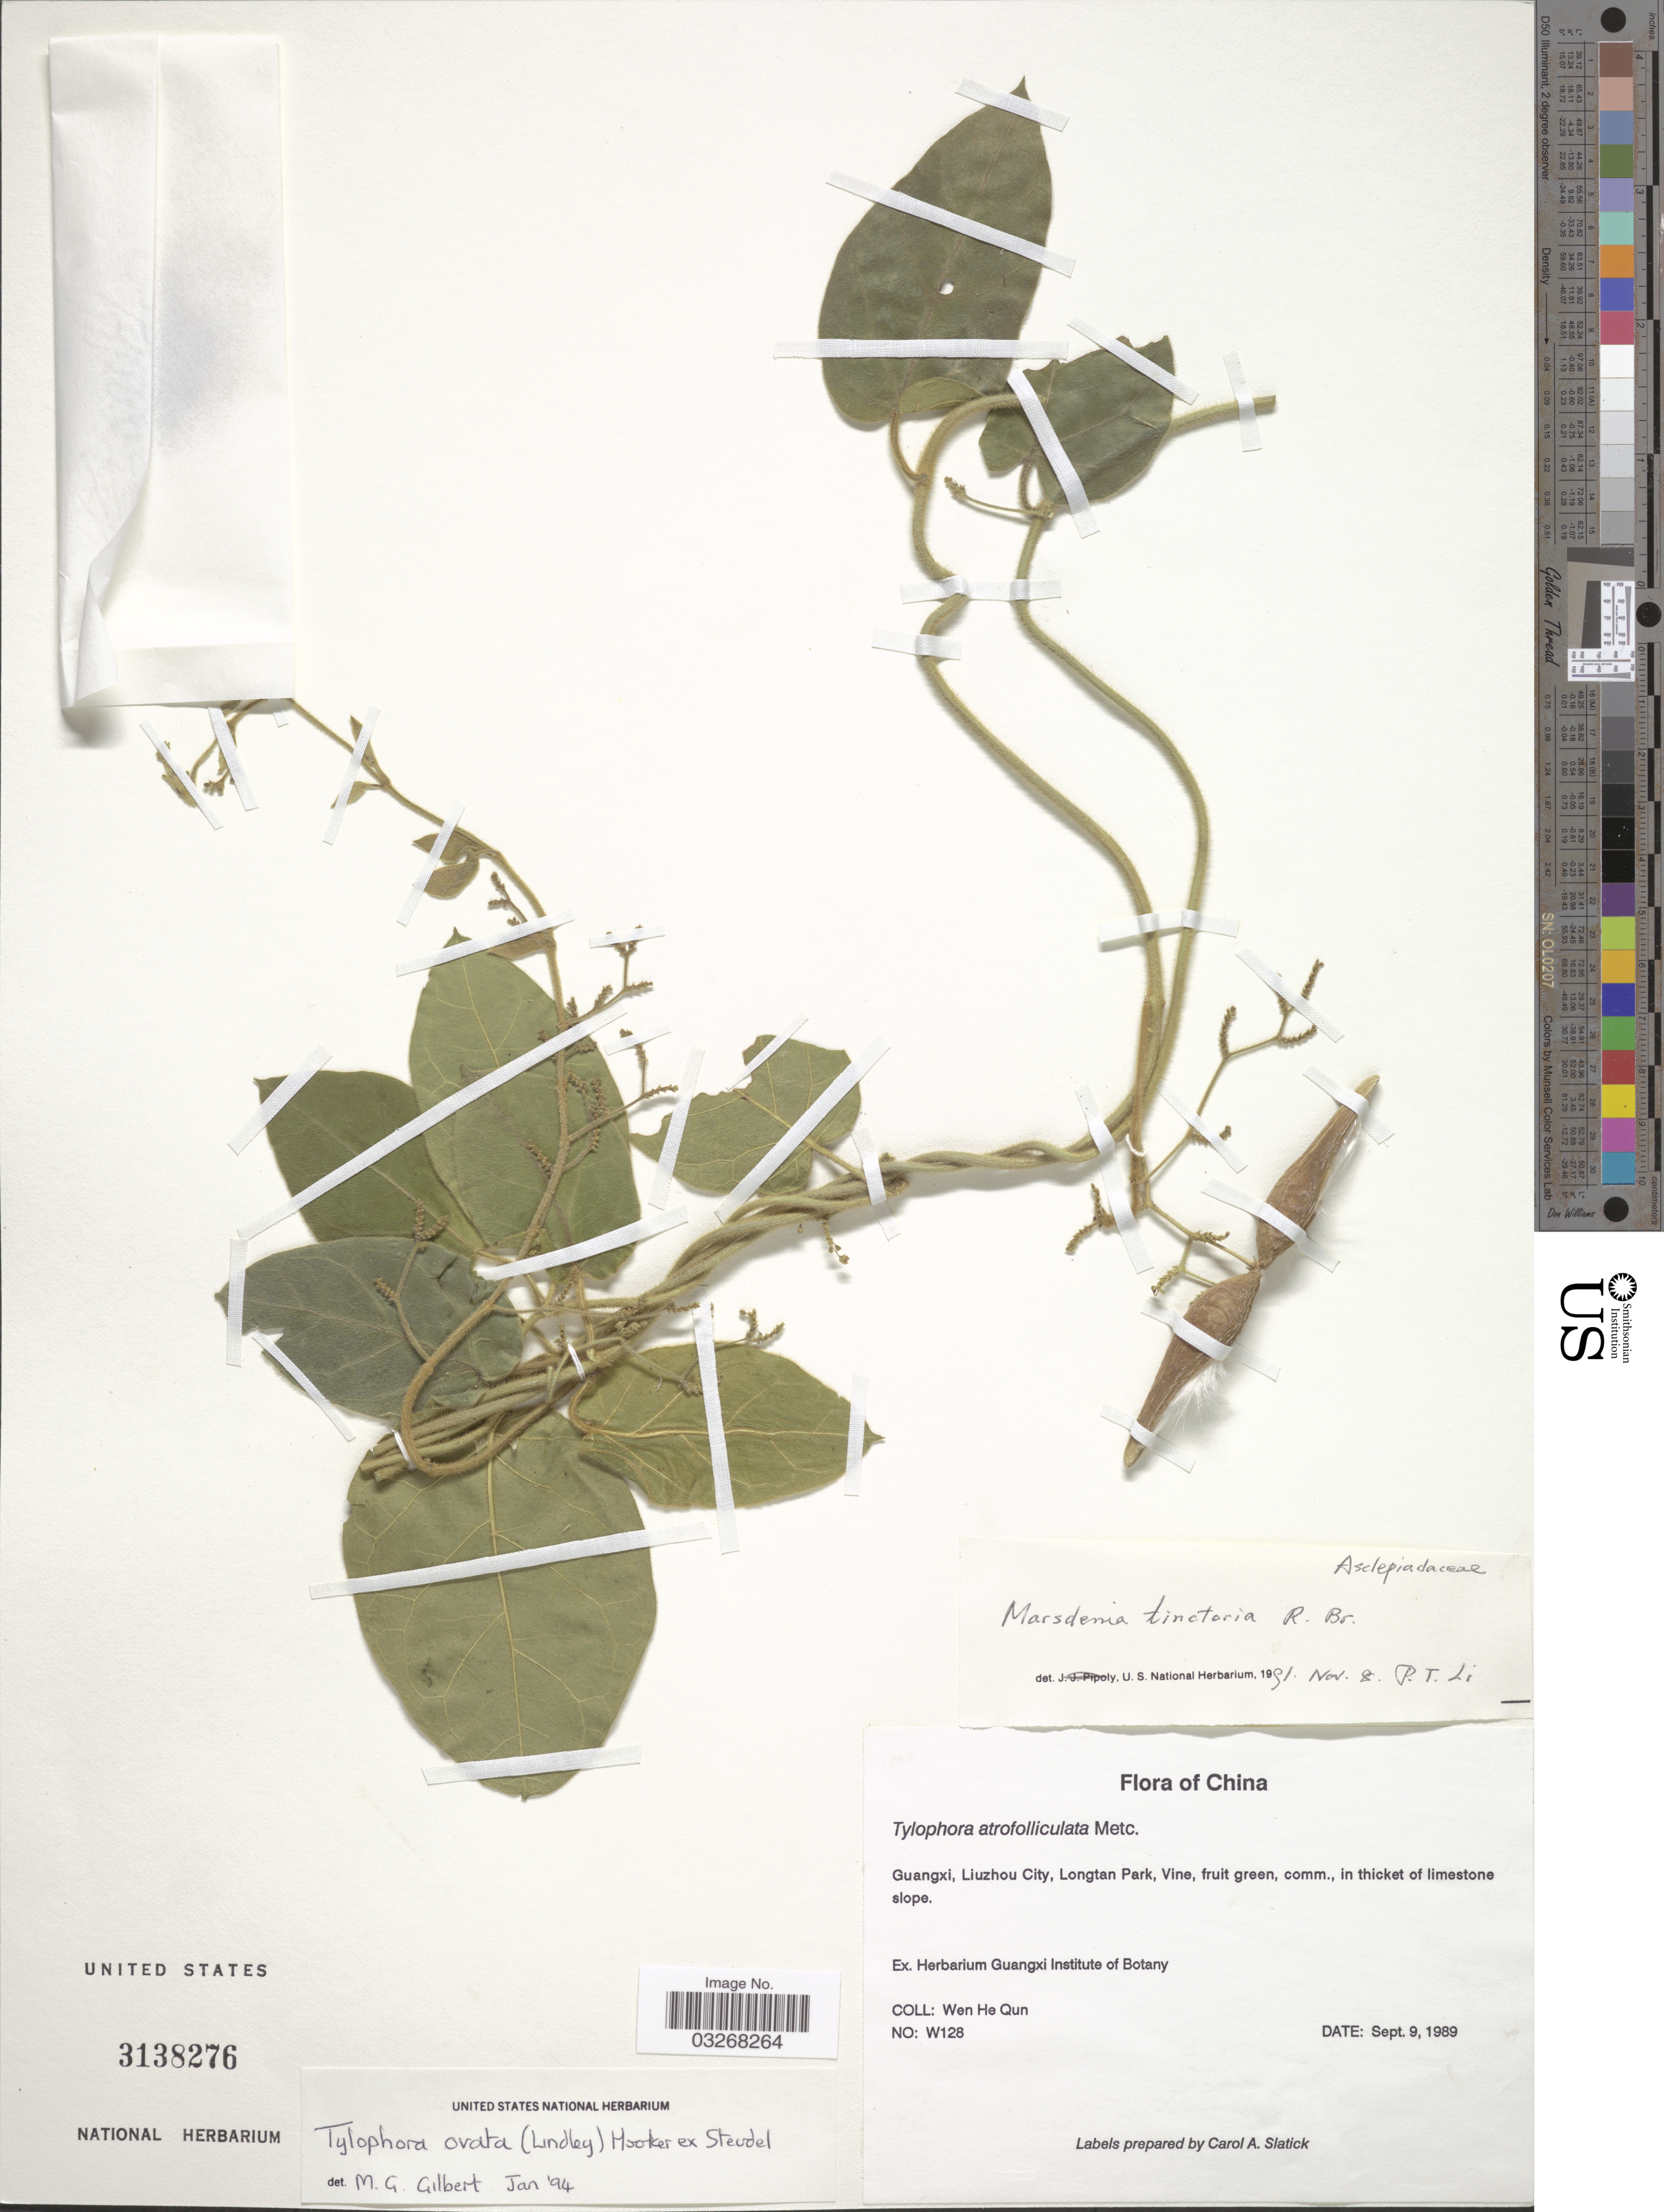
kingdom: Plantae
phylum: Tracheophyta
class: Magnoliopsida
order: Gentianales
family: Apocynaceae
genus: Dregea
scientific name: Dregea volubilis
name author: (L. f.) Benth. ex Hook. f.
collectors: W. Qun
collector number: W128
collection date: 1989-09-09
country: China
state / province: Guangxi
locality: Liuzhou City, Longtan Park.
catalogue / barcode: US 3138276